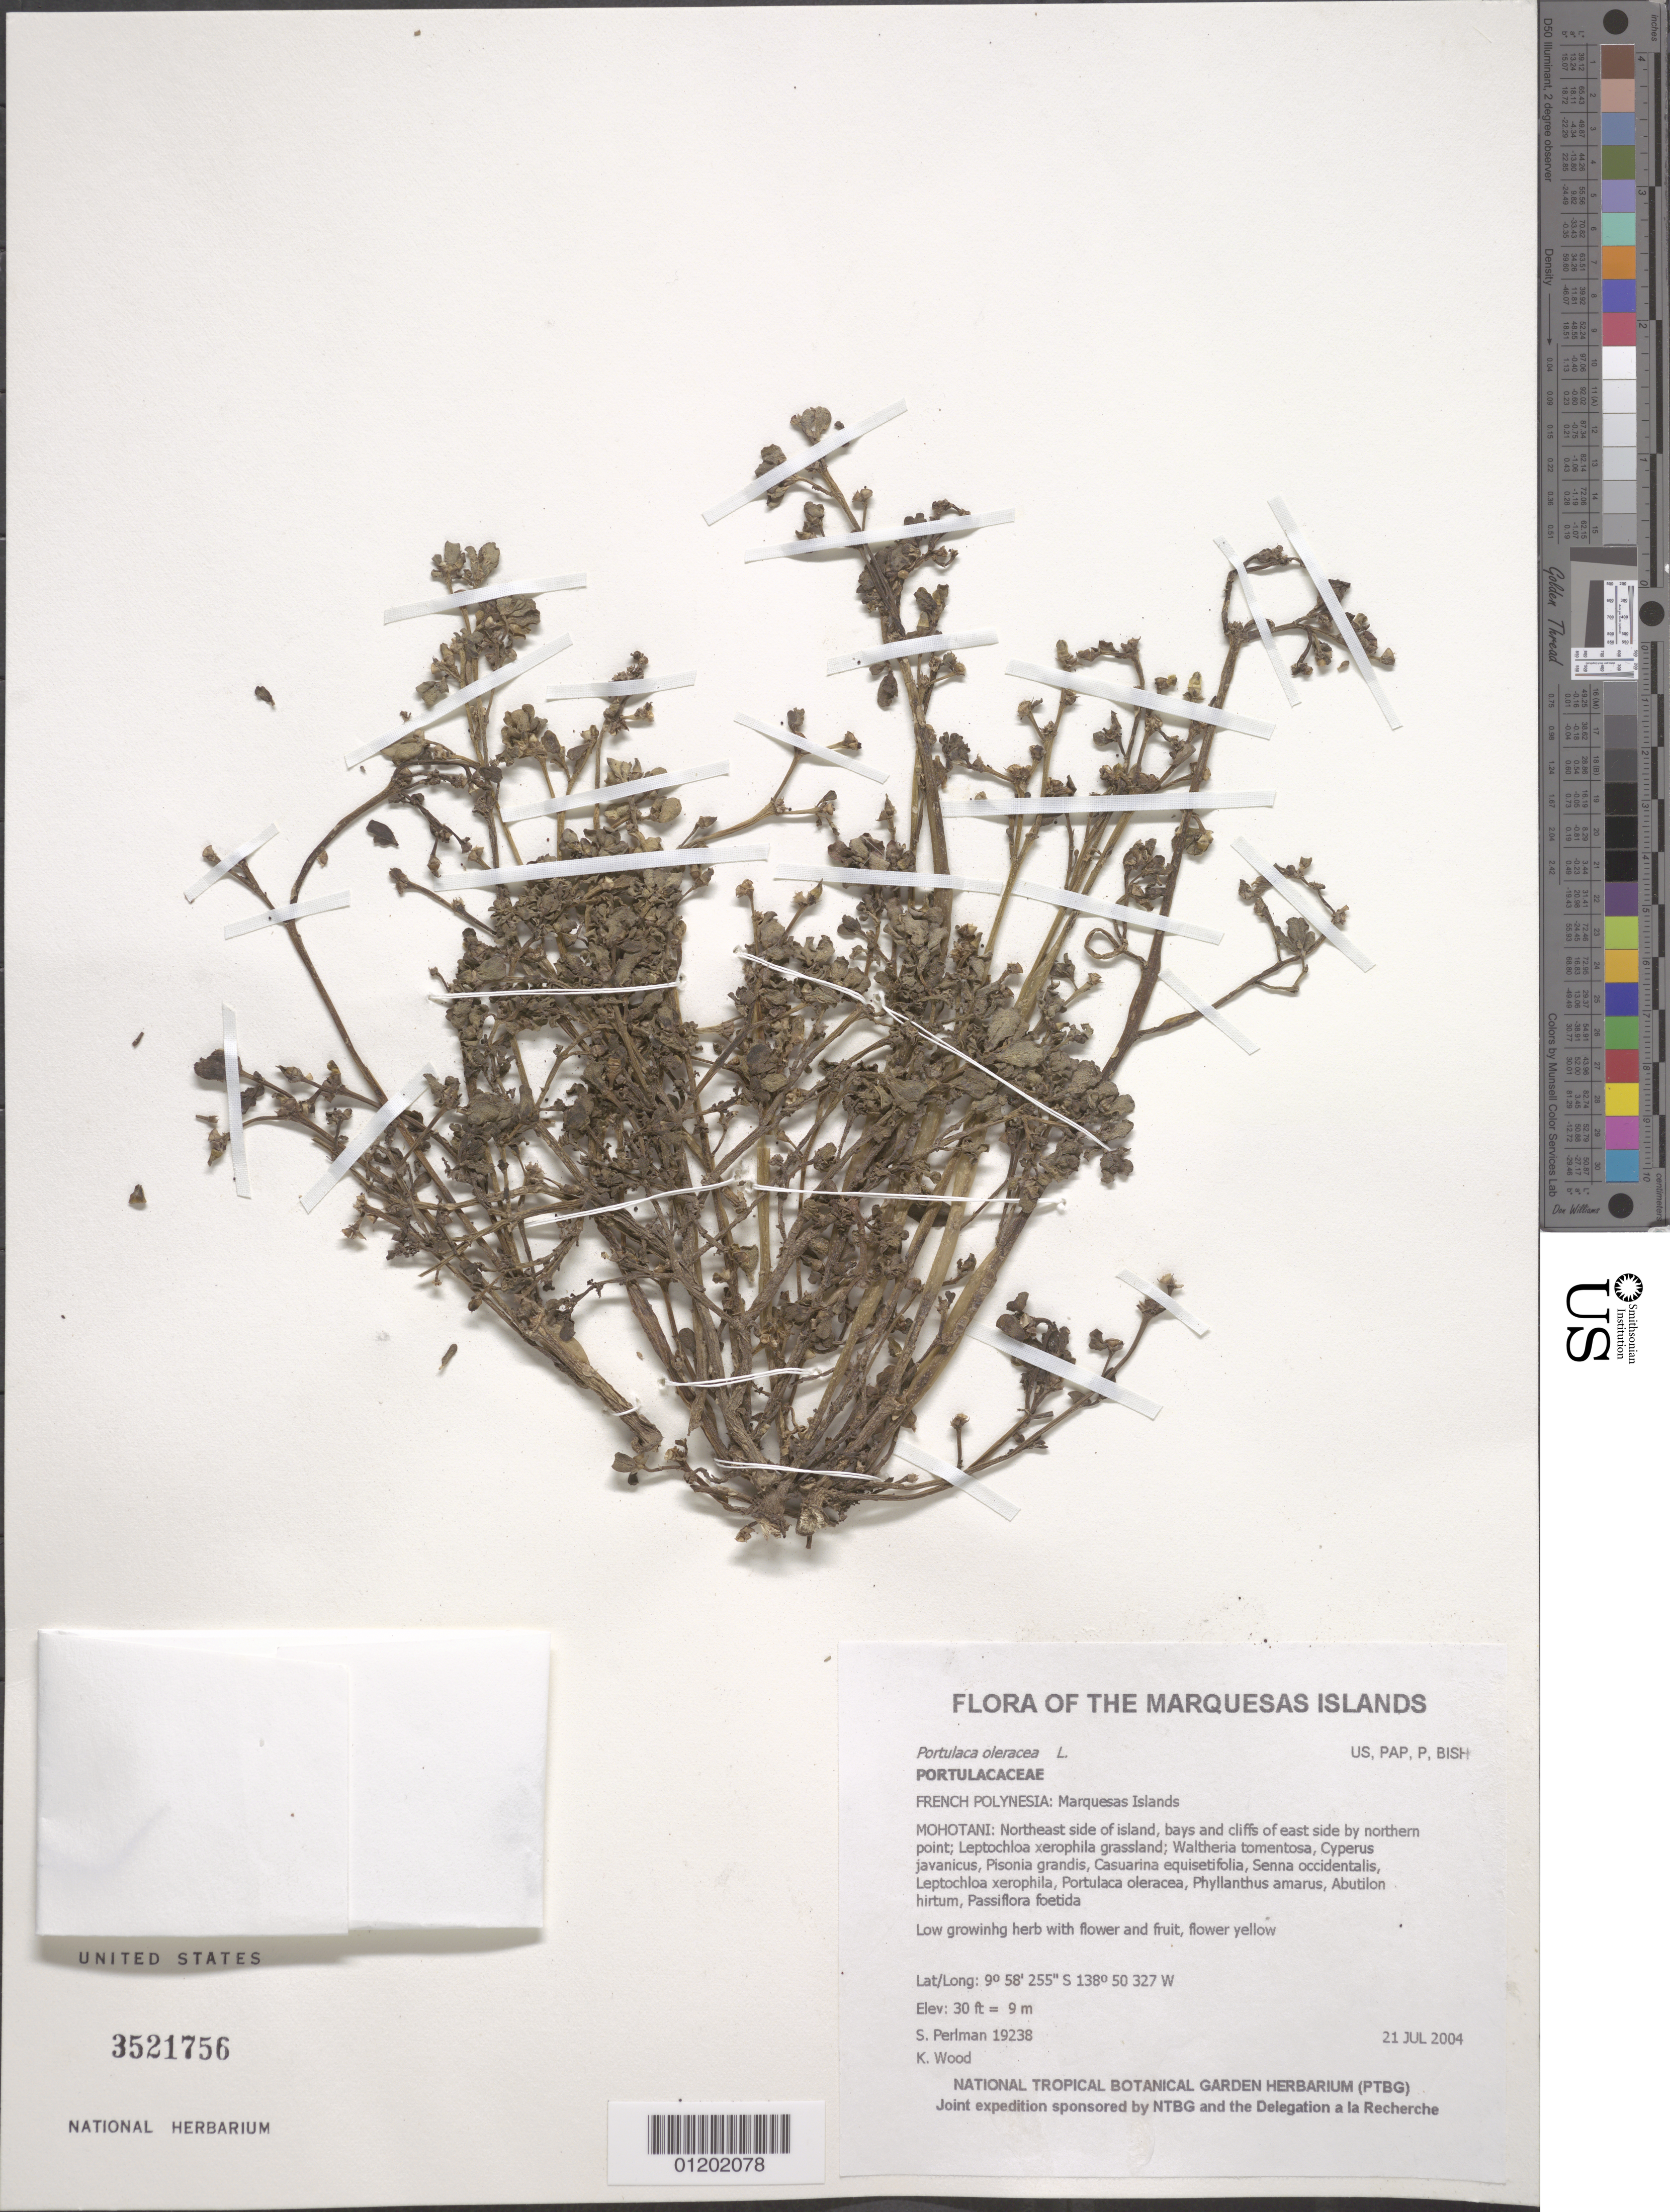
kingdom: Plantae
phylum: Tracheophyta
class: Magnoliopsida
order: Caryophyllales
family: Portulacaceae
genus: Portulaca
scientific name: Portulaca oleracea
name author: L.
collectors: S. P. Perlman & K. R. Wood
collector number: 19238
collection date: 2004-07-21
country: French Polynesia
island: Mohotani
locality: Northeast side of island, bays and cliffs of east side by northern point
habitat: Leptochloa xerophila grassland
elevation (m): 9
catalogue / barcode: US 3521756